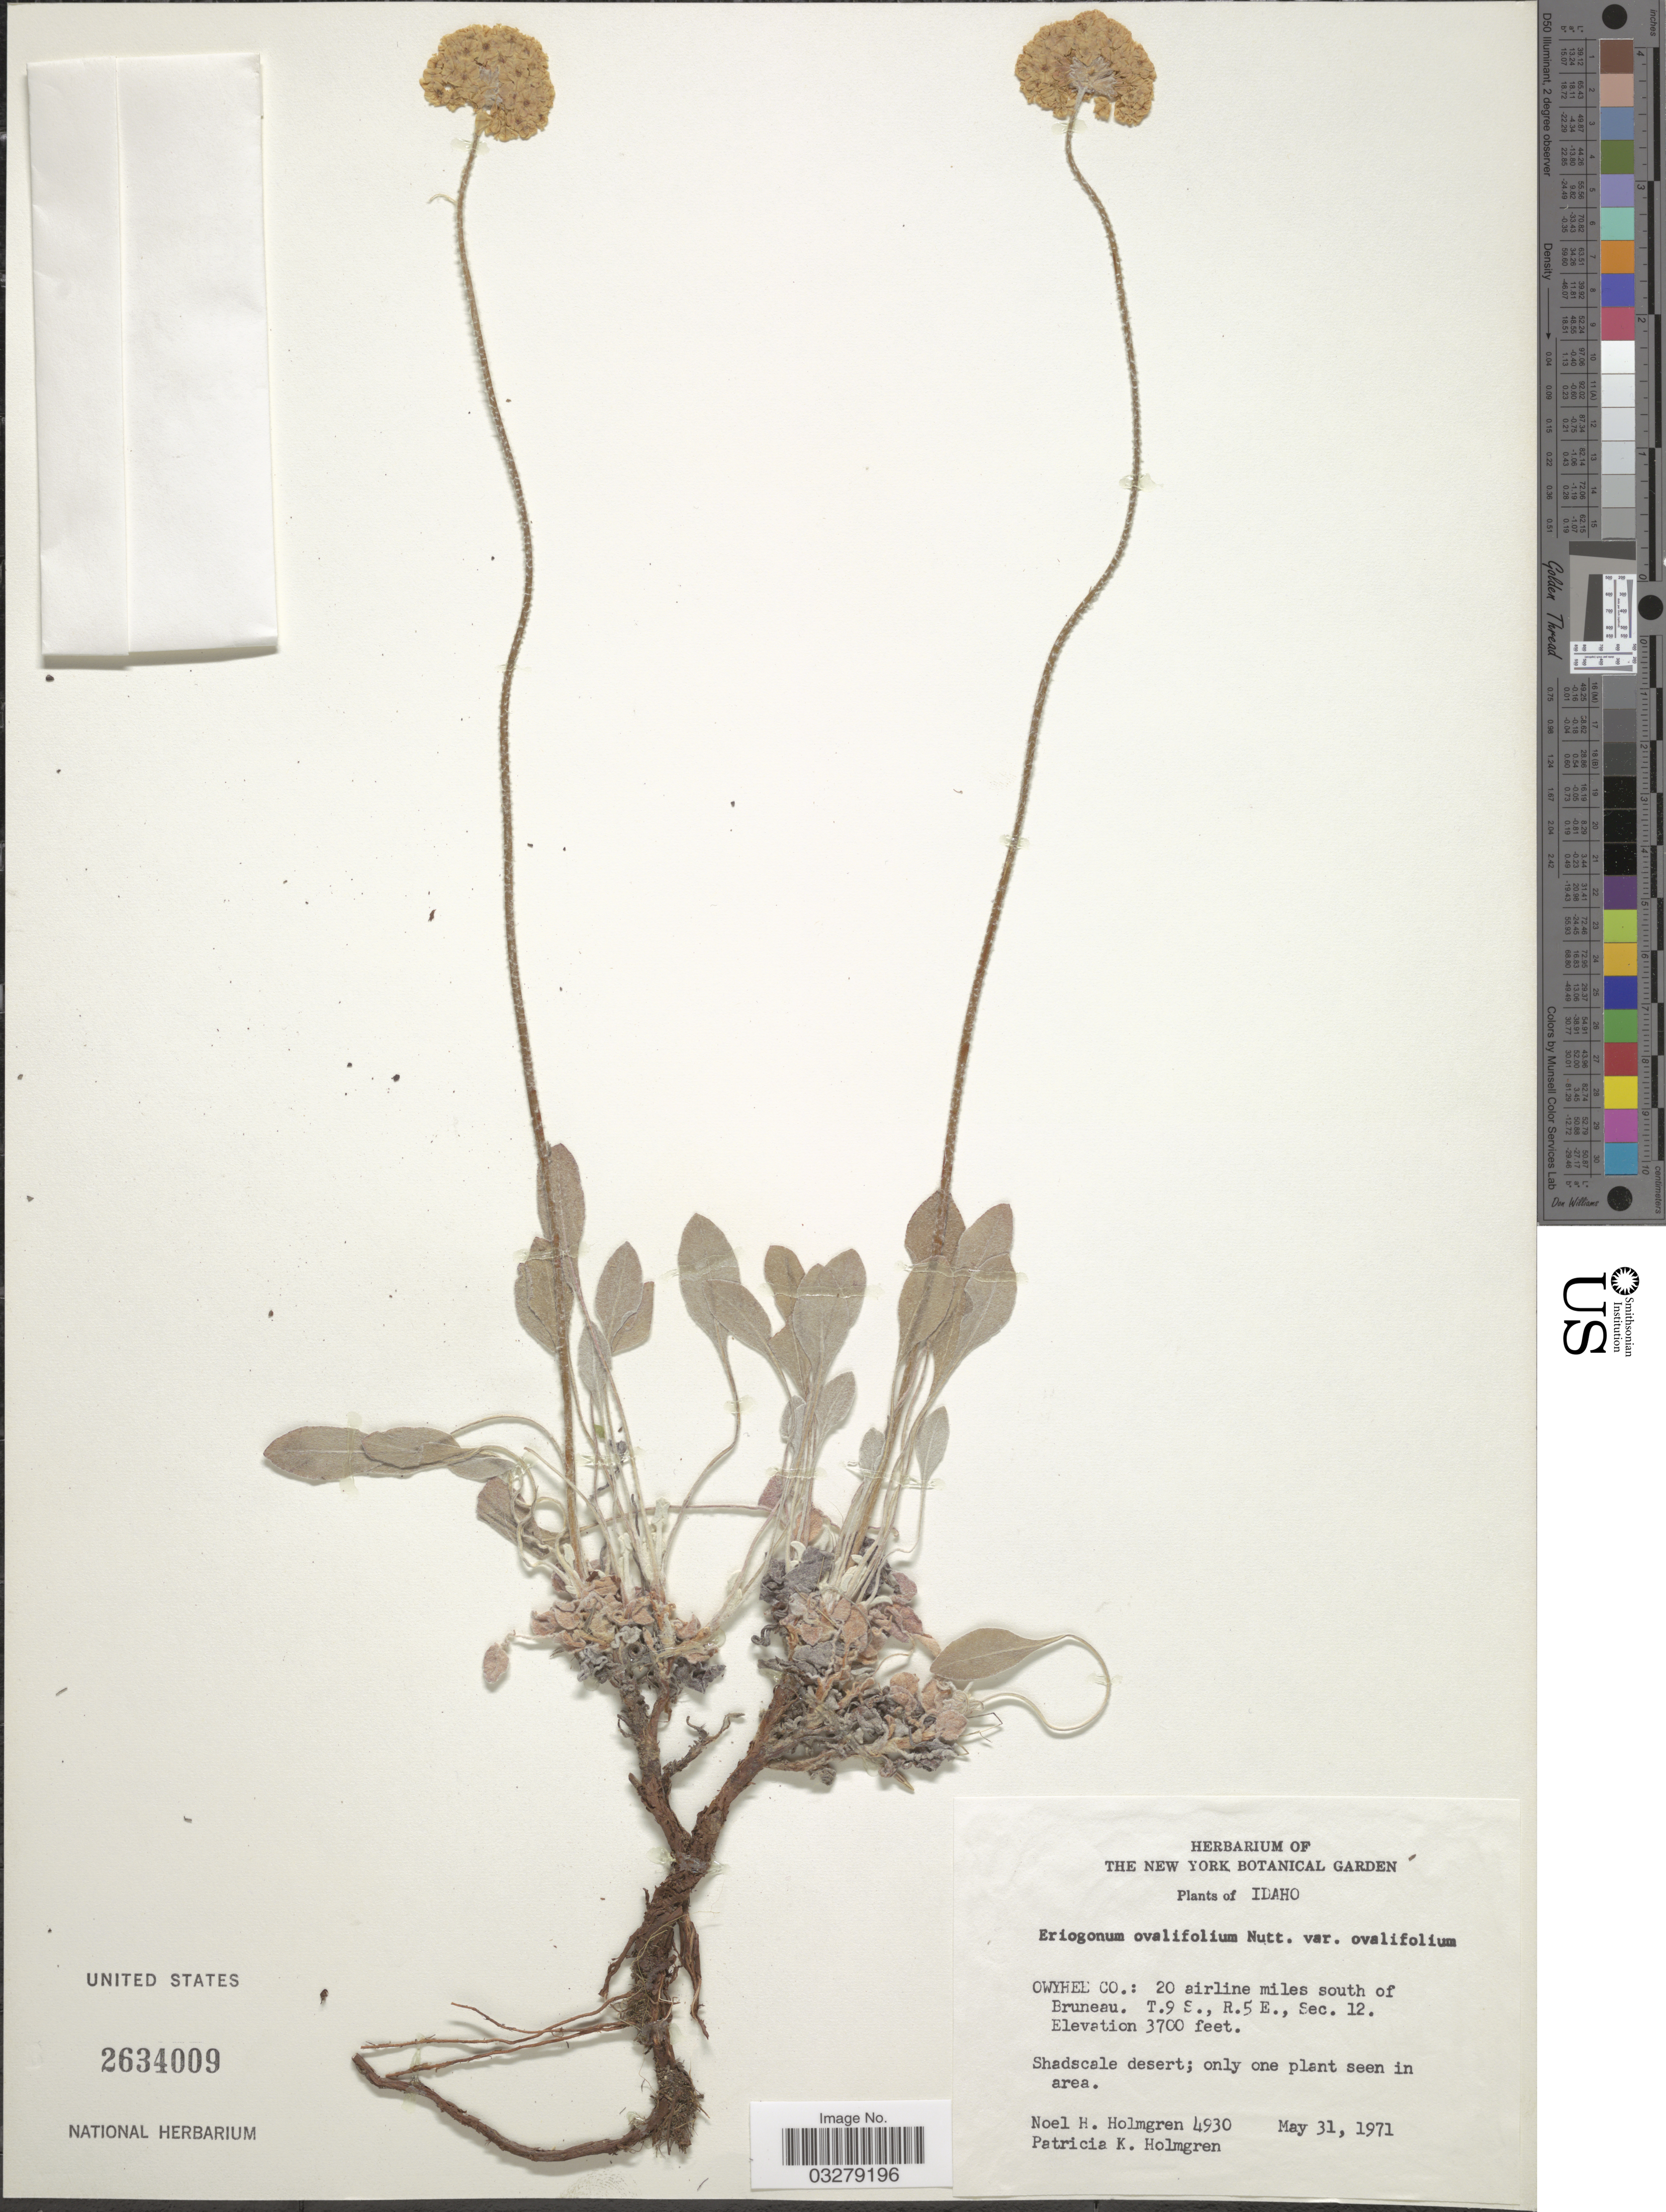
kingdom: Plantae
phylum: Tracheophyta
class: Magnoliopsida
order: Caryophyllales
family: Polygonaceae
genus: Eriogonum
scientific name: Eriogonum ovalifolium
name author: Nutt.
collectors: N. H. Holmgren & P. K. Holmgren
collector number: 4930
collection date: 1971-05-31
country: United States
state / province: Idaho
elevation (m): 1128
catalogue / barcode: US 2634009